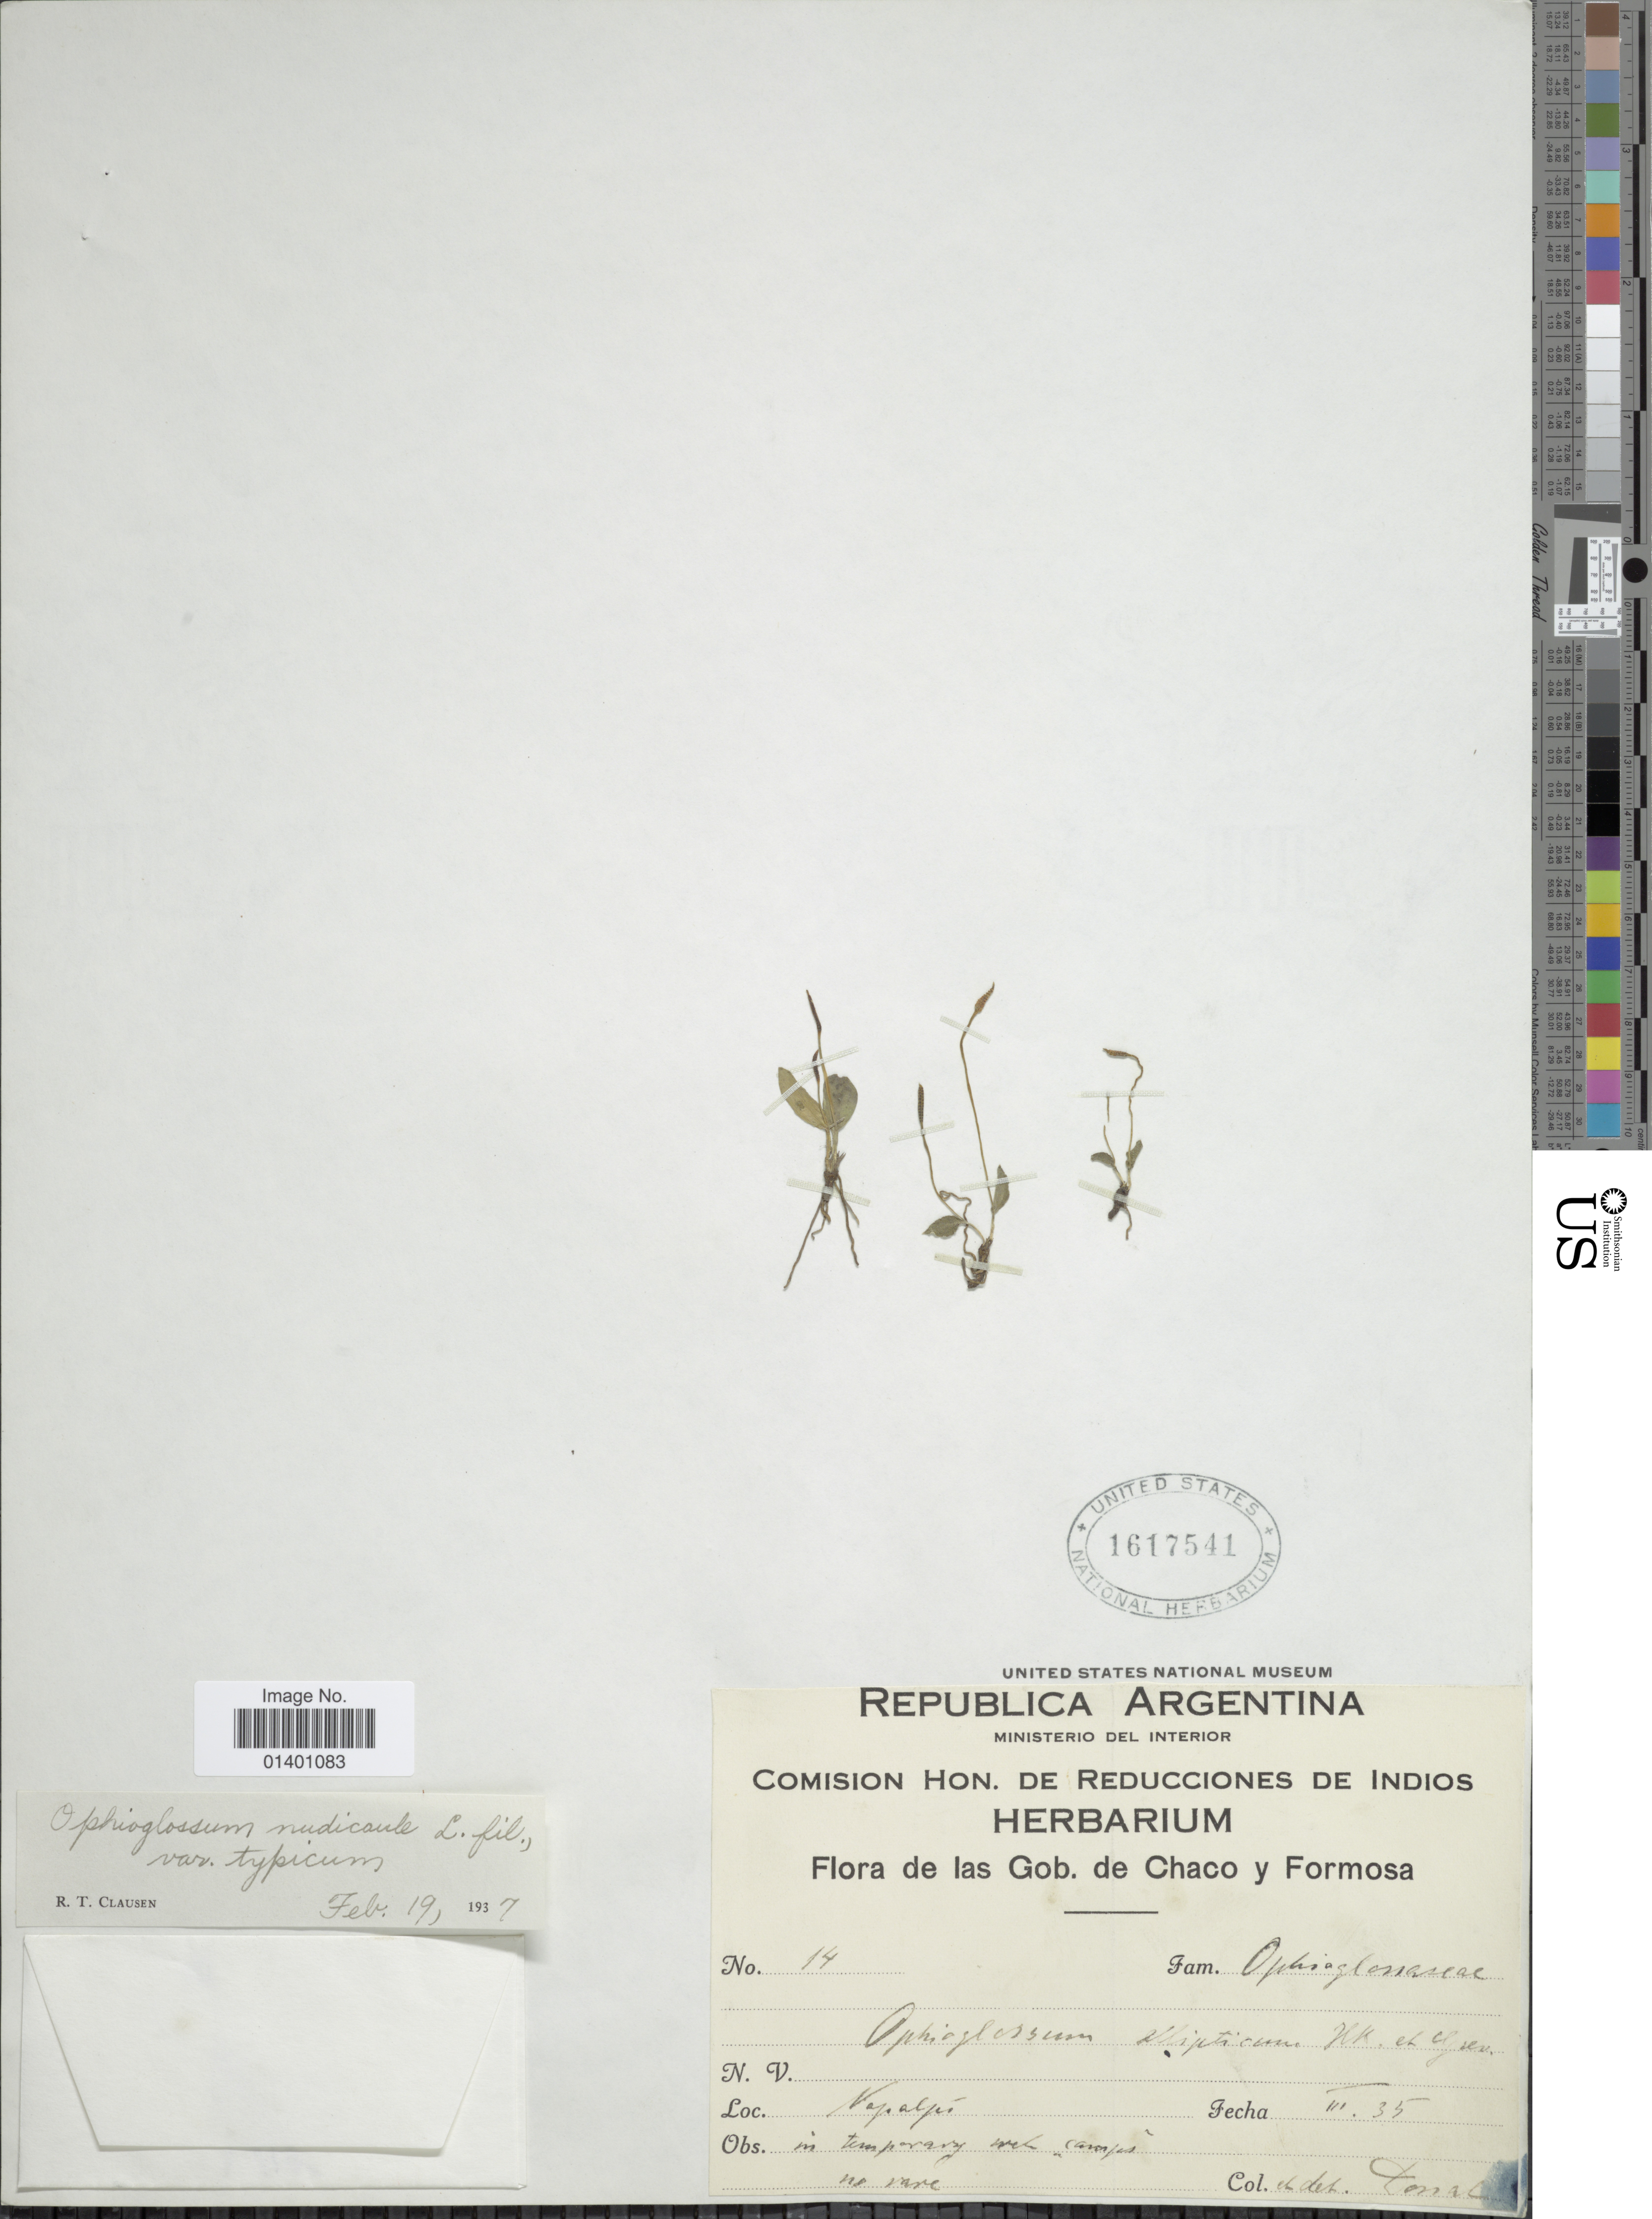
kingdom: Plantae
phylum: Tracheophyta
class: Polypodiopsida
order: Ophioglossales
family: Ophioglossaceae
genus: Ophioglossum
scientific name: Ophioglossum nudicaule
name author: L. f.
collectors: Donal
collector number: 14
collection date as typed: Transcribed d/m/y: /3/35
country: Argentina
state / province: Chaco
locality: Gob. de Chaco y Formosa,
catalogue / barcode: US 1617541